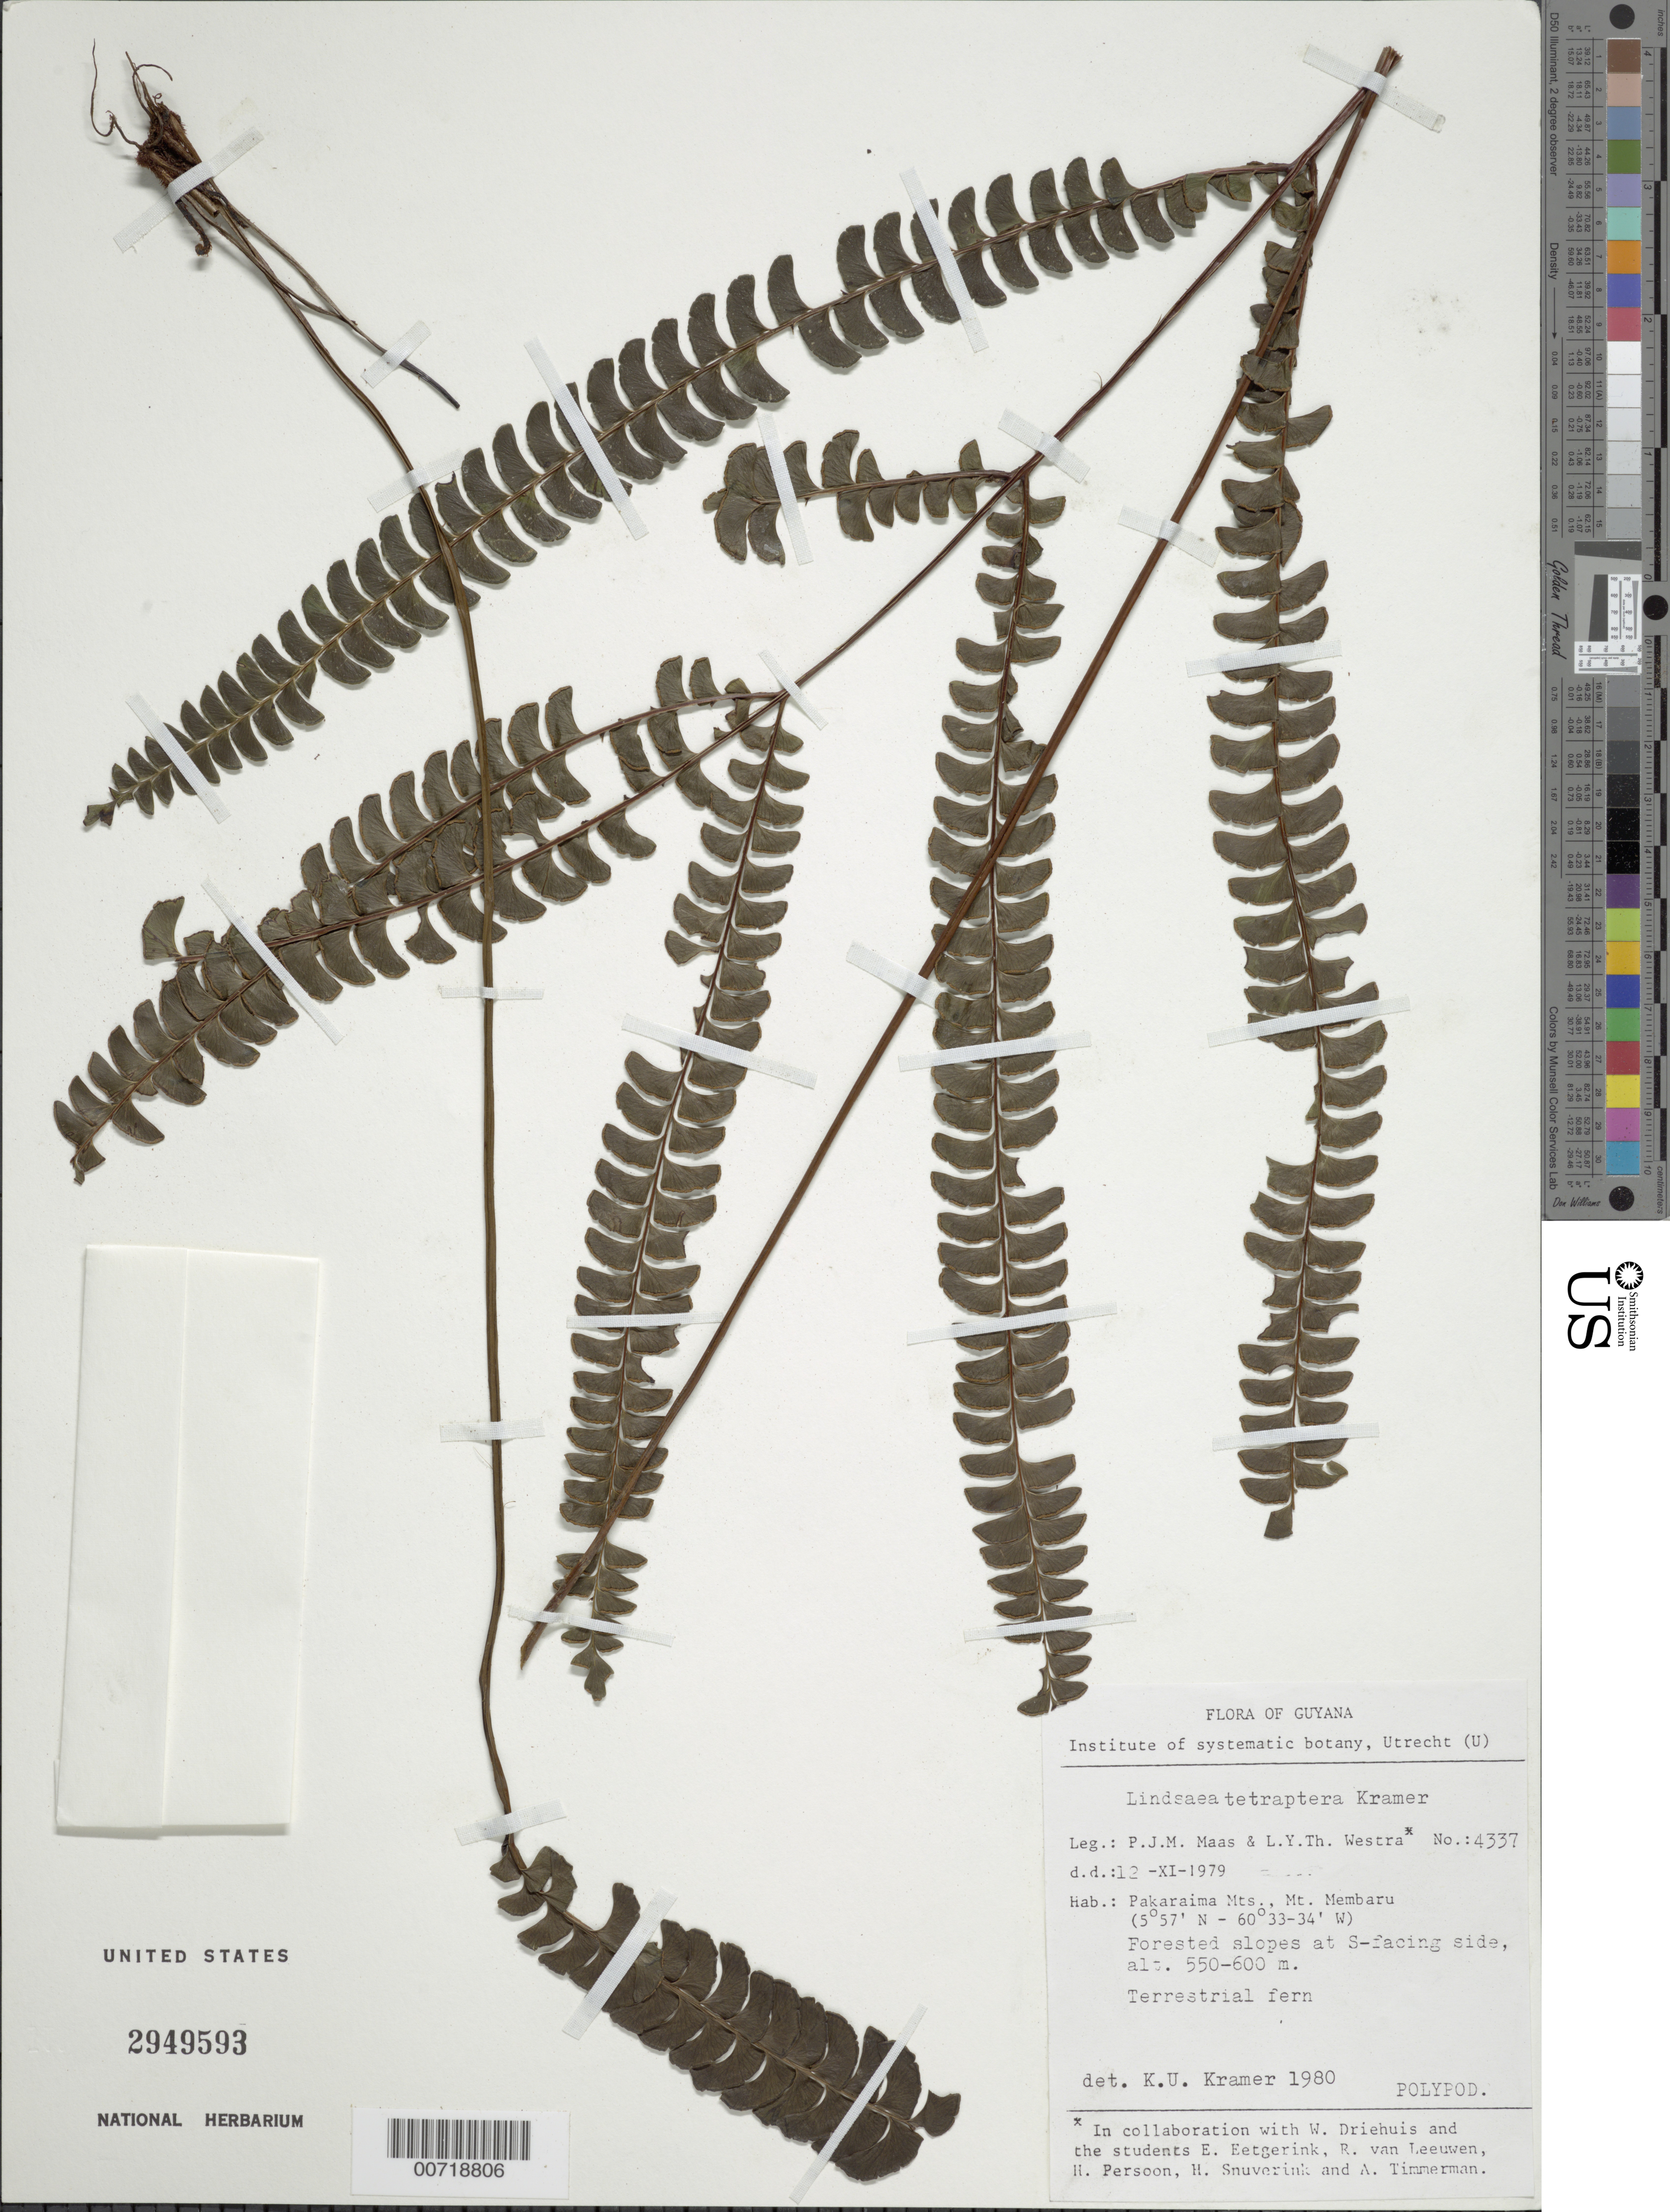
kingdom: Plantae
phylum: Tracheophyta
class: Polypodiopsida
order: Polypodiales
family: Lindsaeaceae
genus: Lindsaea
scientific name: Lindsaea tetraptera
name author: K.U. Kramer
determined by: Kramer, K. U.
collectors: P. Maas & L. Y. T. Westra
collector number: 4337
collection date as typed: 12-Nov-79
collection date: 1979-11-12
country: Guyana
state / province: Cuyuni-Mazaruni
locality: Mt. Membaru, Pakaraima Mts.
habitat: Forested slopes, S facing side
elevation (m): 550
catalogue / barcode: US 2949593